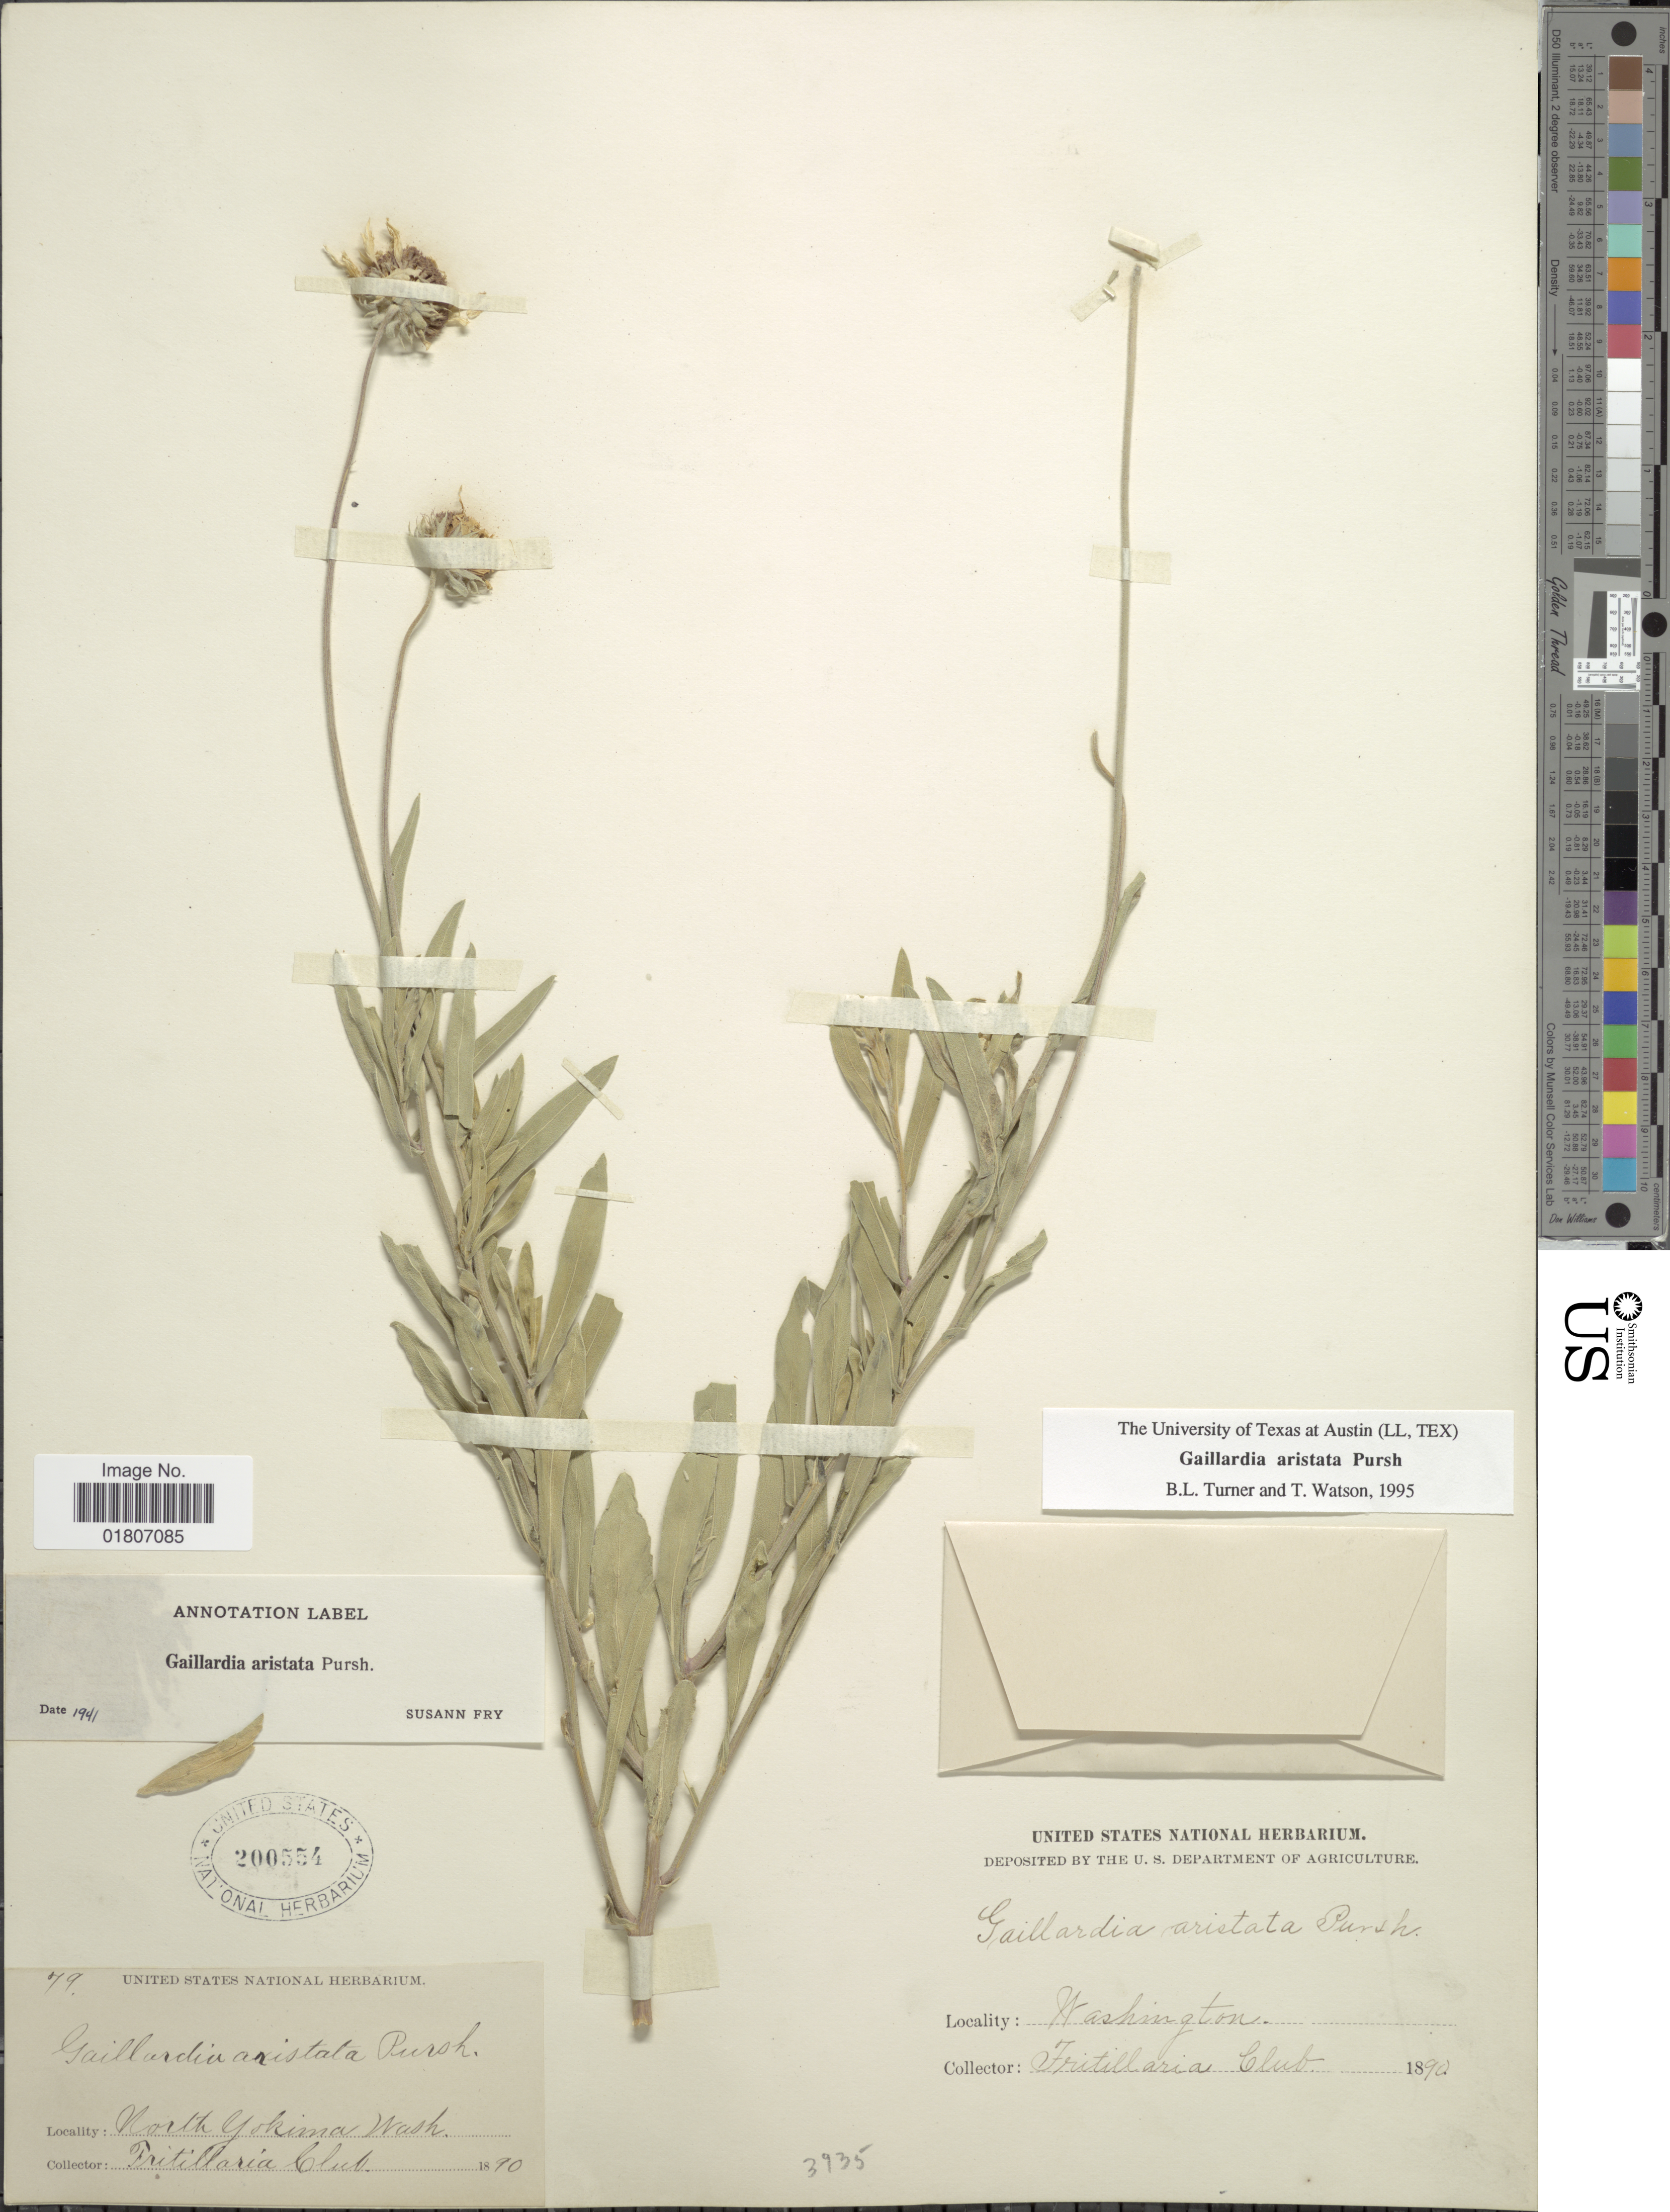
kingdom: Plantae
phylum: Tracheophyta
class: Magnoliopsida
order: Asterales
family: Asteraceae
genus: Gaillardia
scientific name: Gaillardia aristata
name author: Pursh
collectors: N. Yakima Fritillaria Club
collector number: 79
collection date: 1890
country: United States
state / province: Washington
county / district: Yakima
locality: North Yakima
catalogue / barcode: US 200554